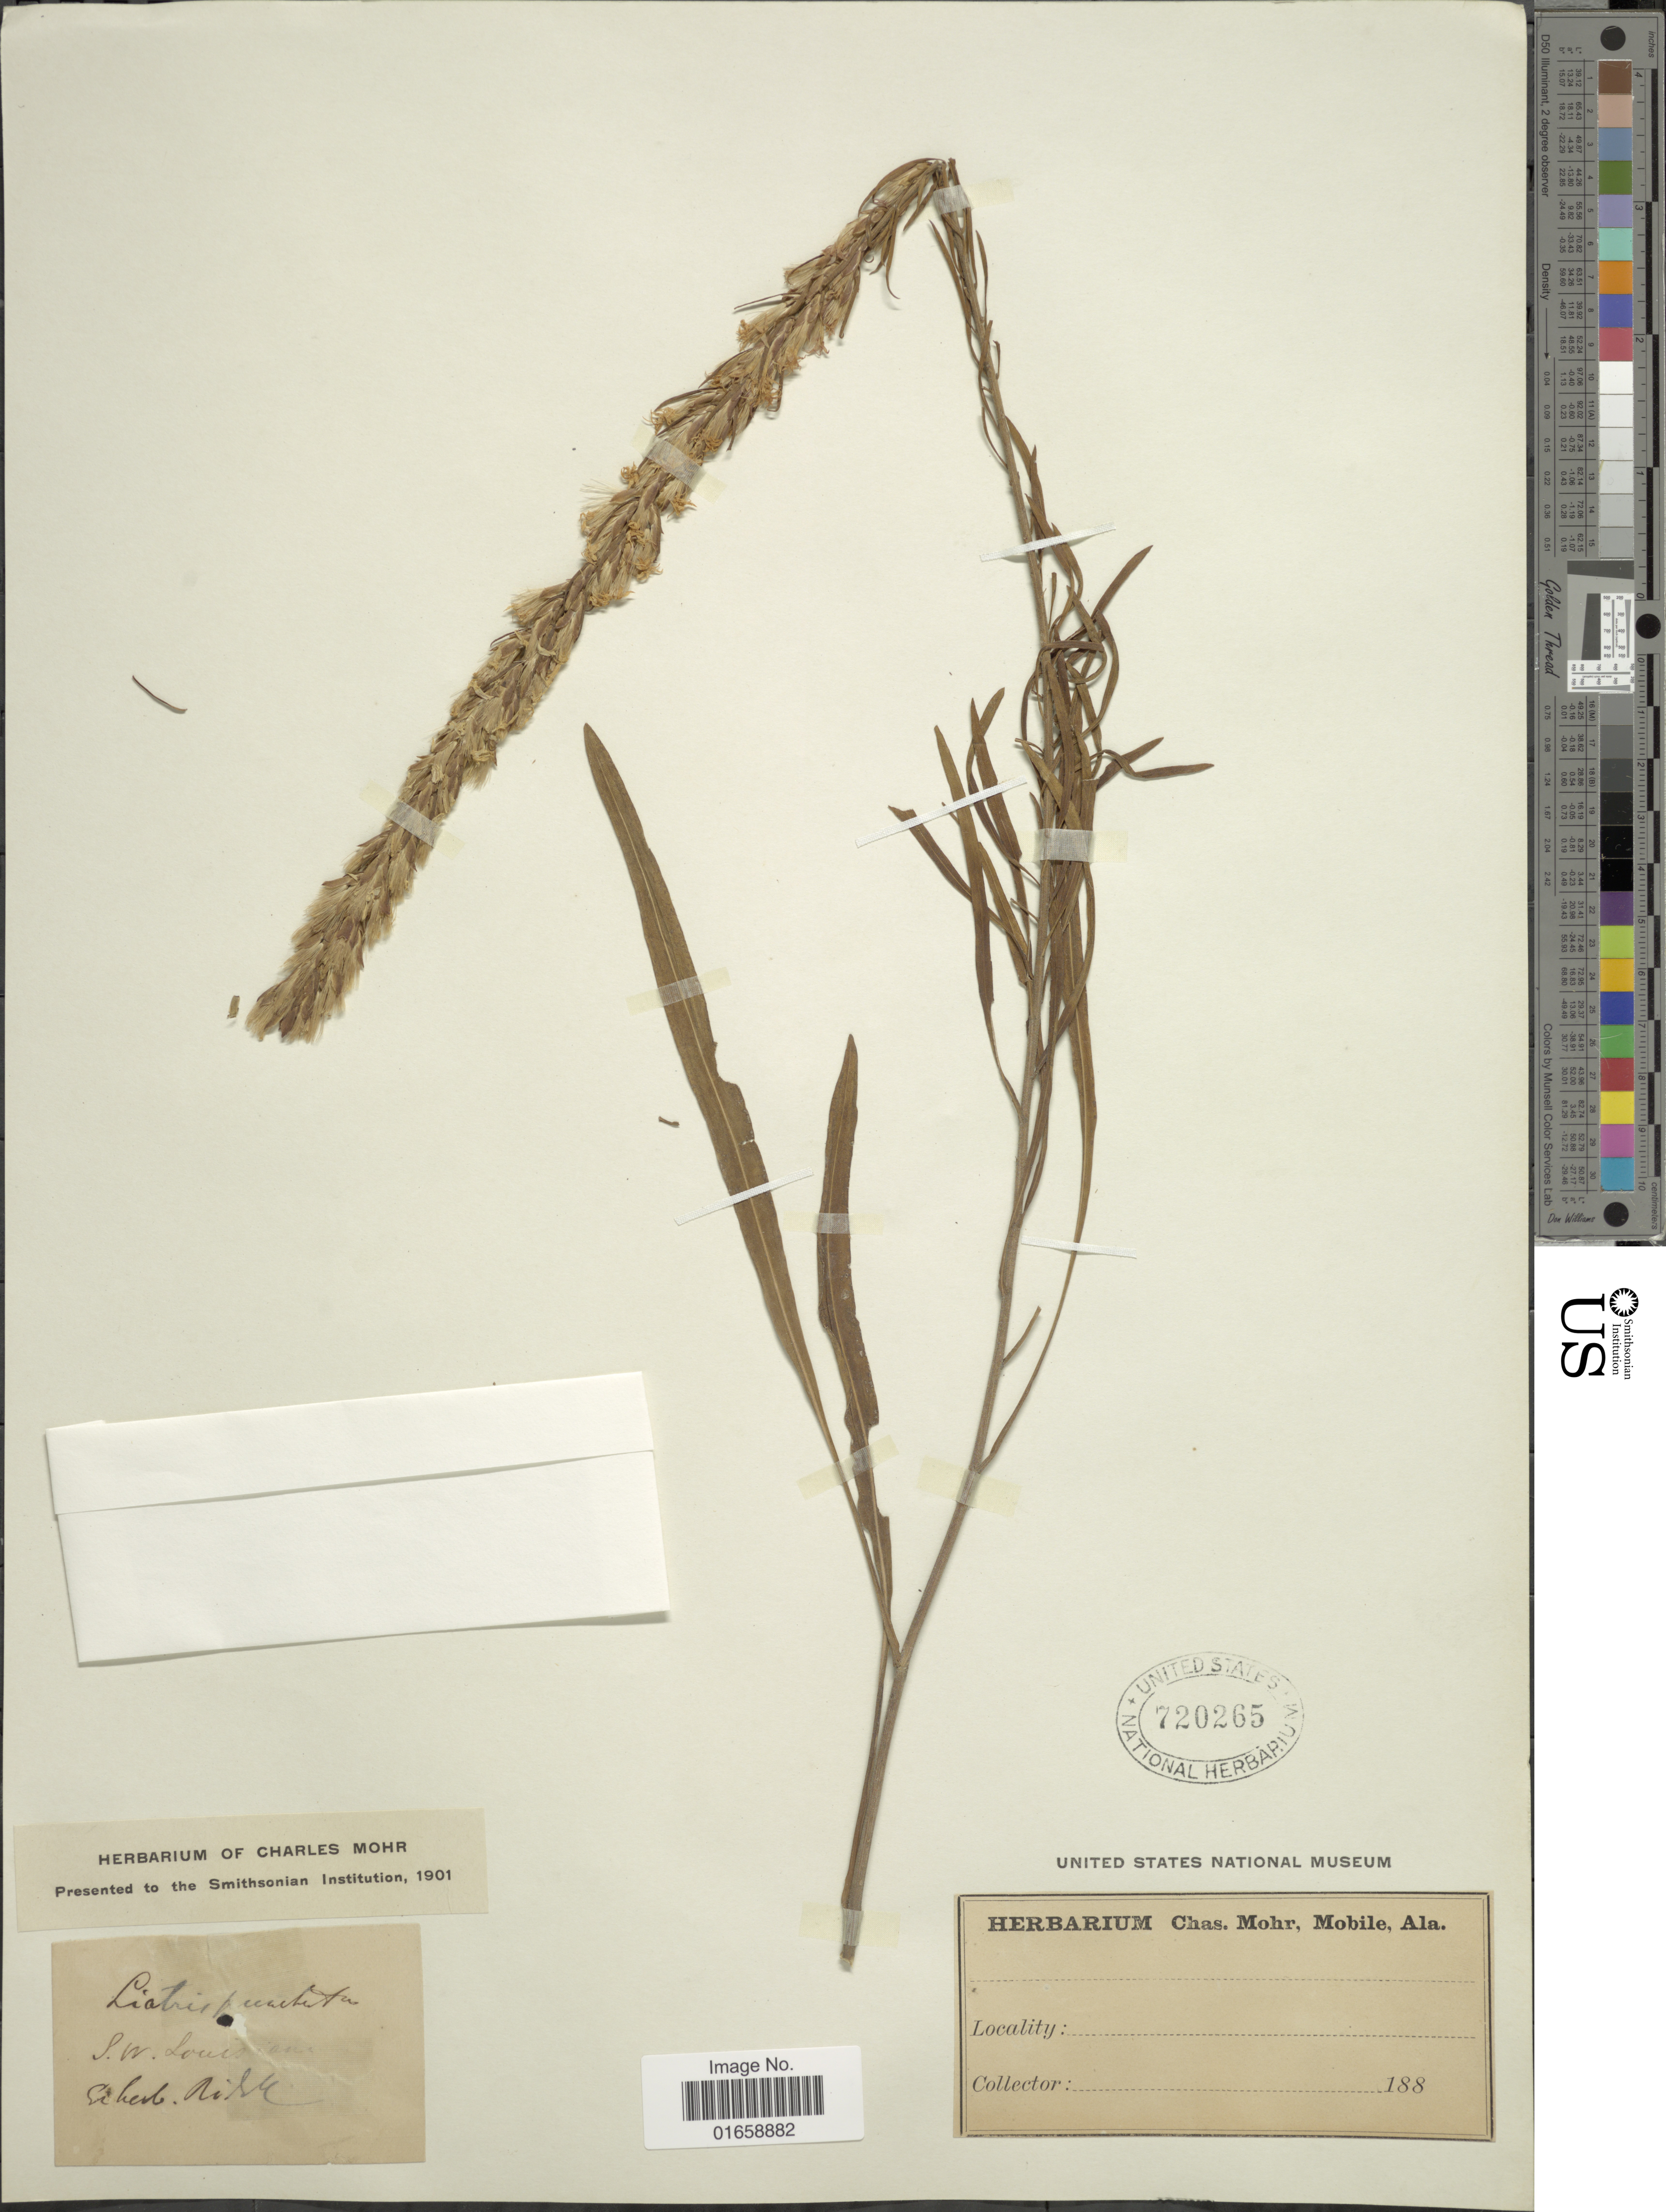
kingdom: Plantae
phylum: Tracheophyta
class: Magnoliopsida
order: Asterales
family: Asteraceae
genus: Liatris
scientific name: Liatris punctata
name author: Hook.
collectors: ex herb. Charles Mohr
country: United States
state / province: Louisiana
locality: S.W. Louisiana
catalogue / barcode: US 720265